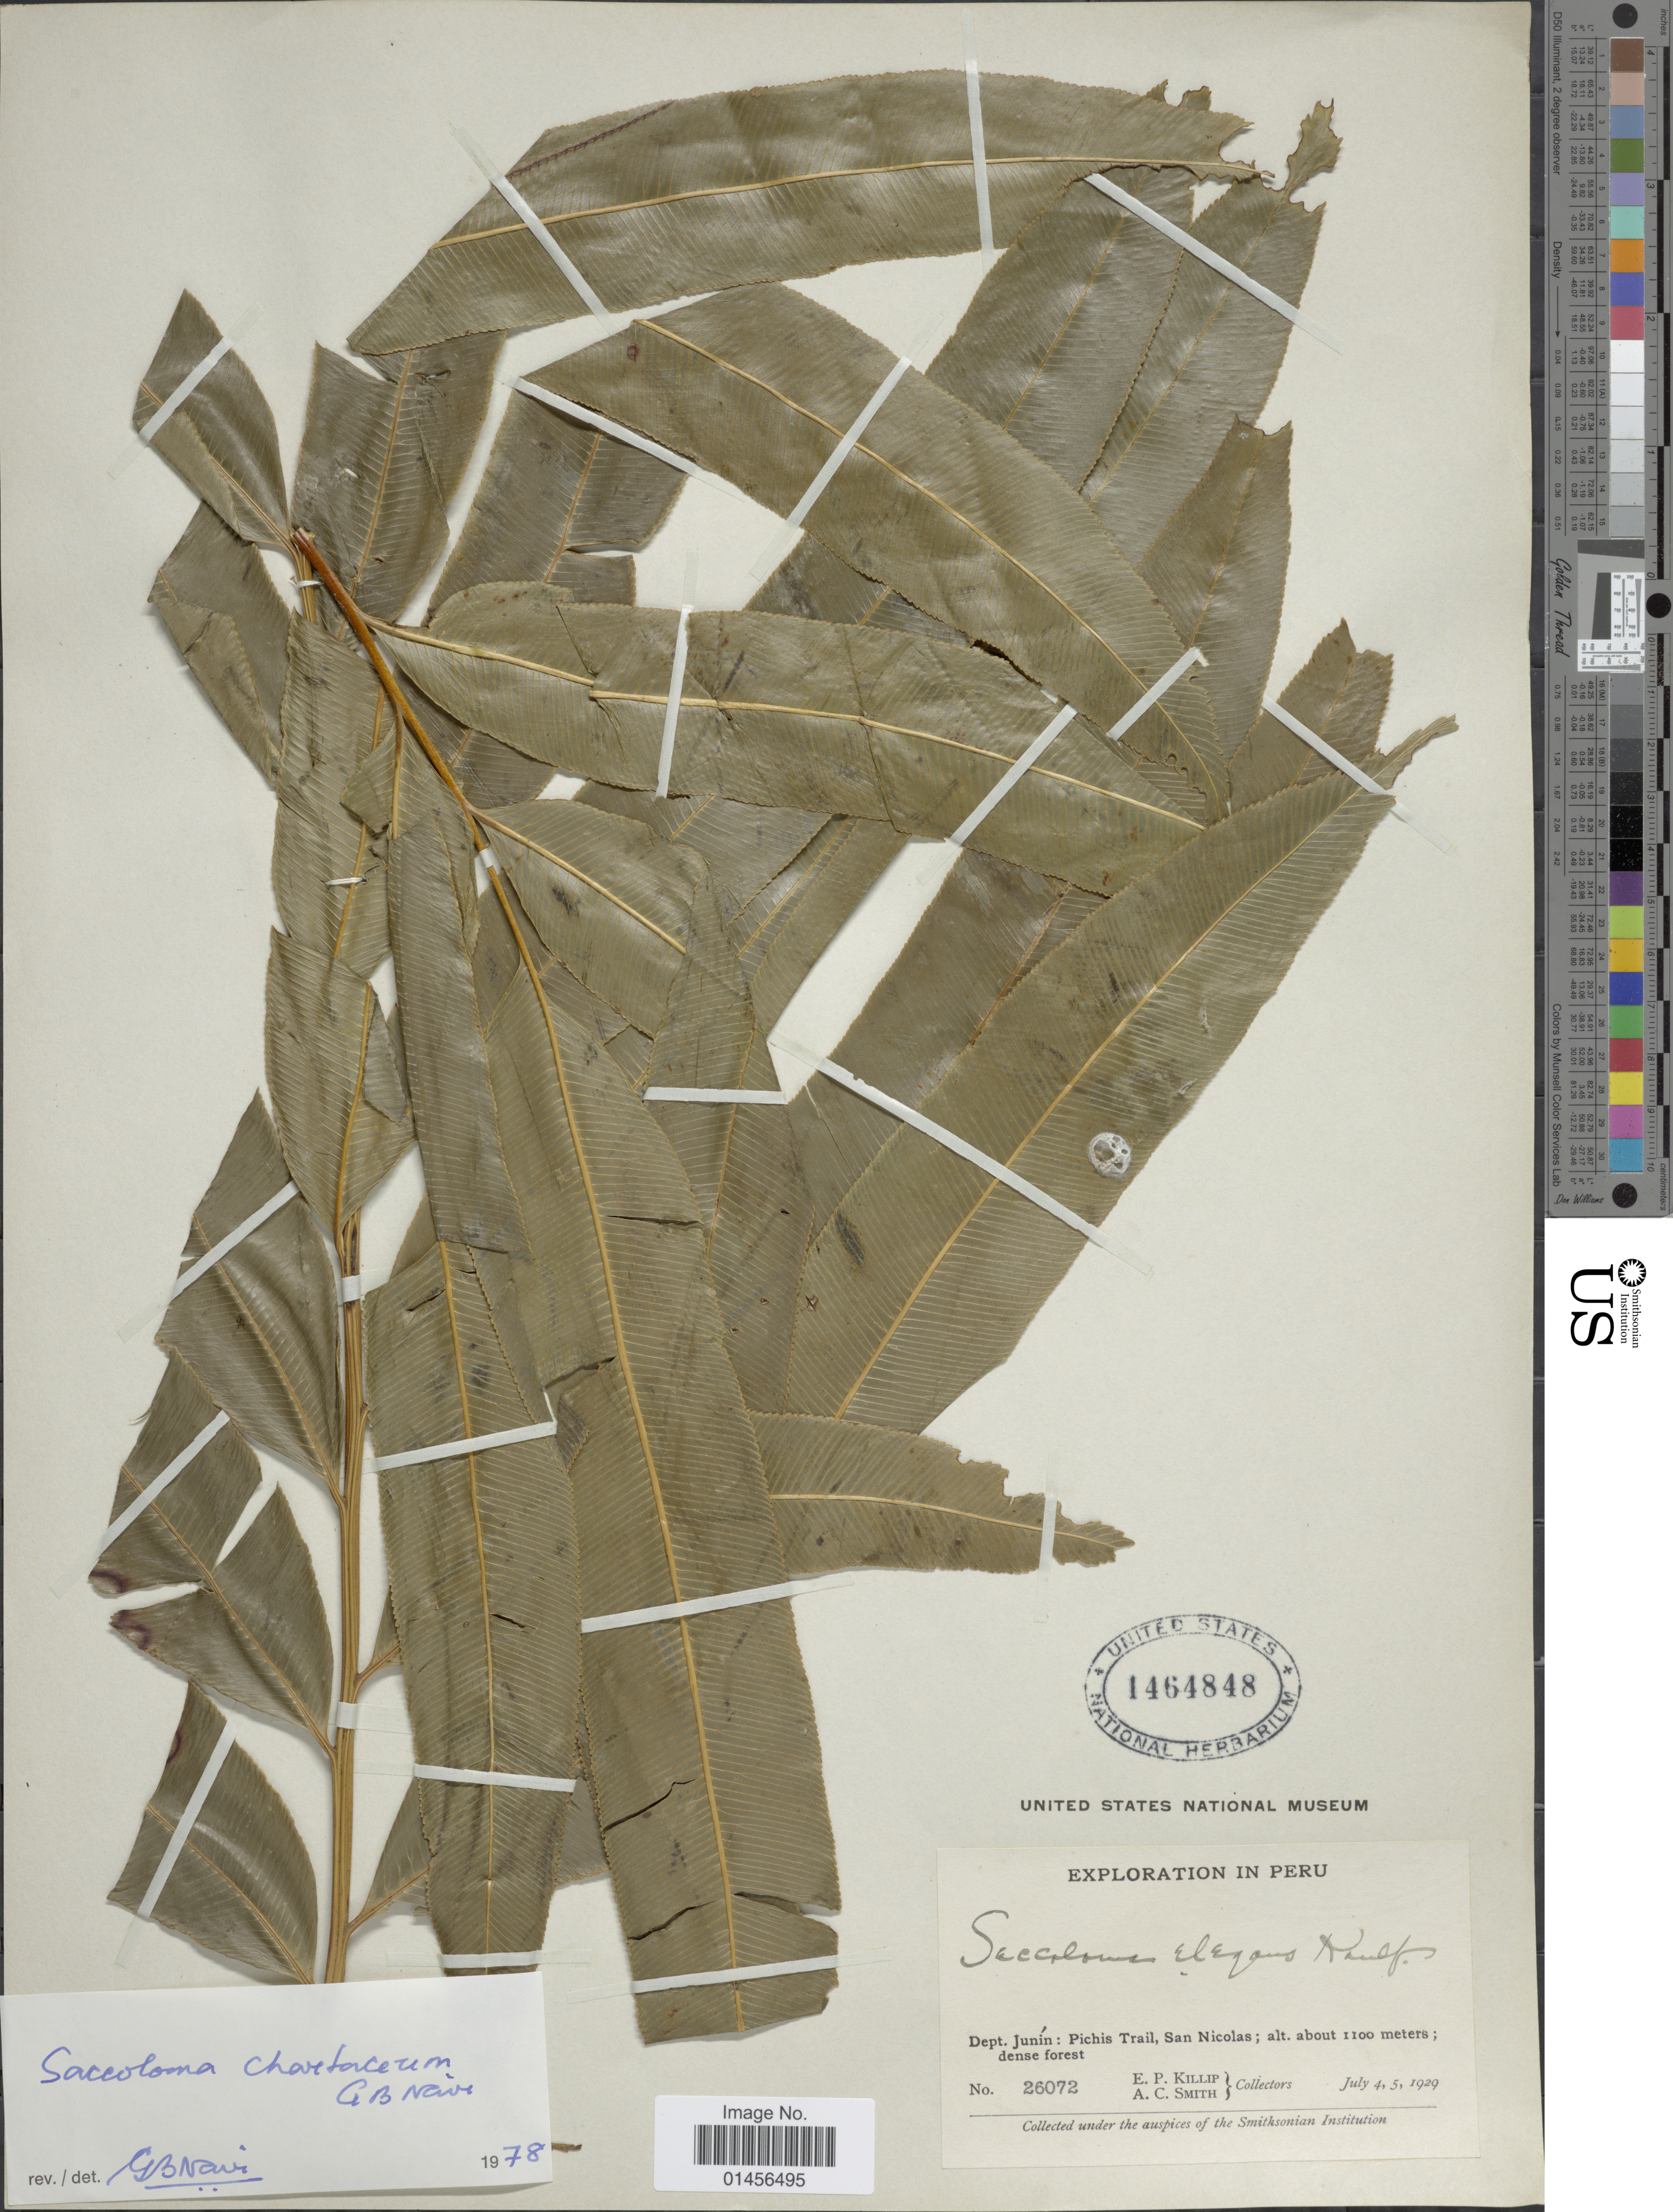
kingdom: Plantae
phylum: Tracheophyta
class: Polypodiopsida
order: Polypodiales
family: Saccolomataceae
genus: Saccoloma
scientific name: Saccoloma elegans subsp. chartaceum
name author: Cremers & K.U. Kramer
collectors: E. P. Killip & A. C. Smith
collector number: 26072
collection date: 1929-07-04/1929-07-05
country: Peru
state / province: Junín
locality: Dept. Junín: Pichis Trail, San Nicolas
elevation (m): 1100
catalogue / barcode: US 1464848